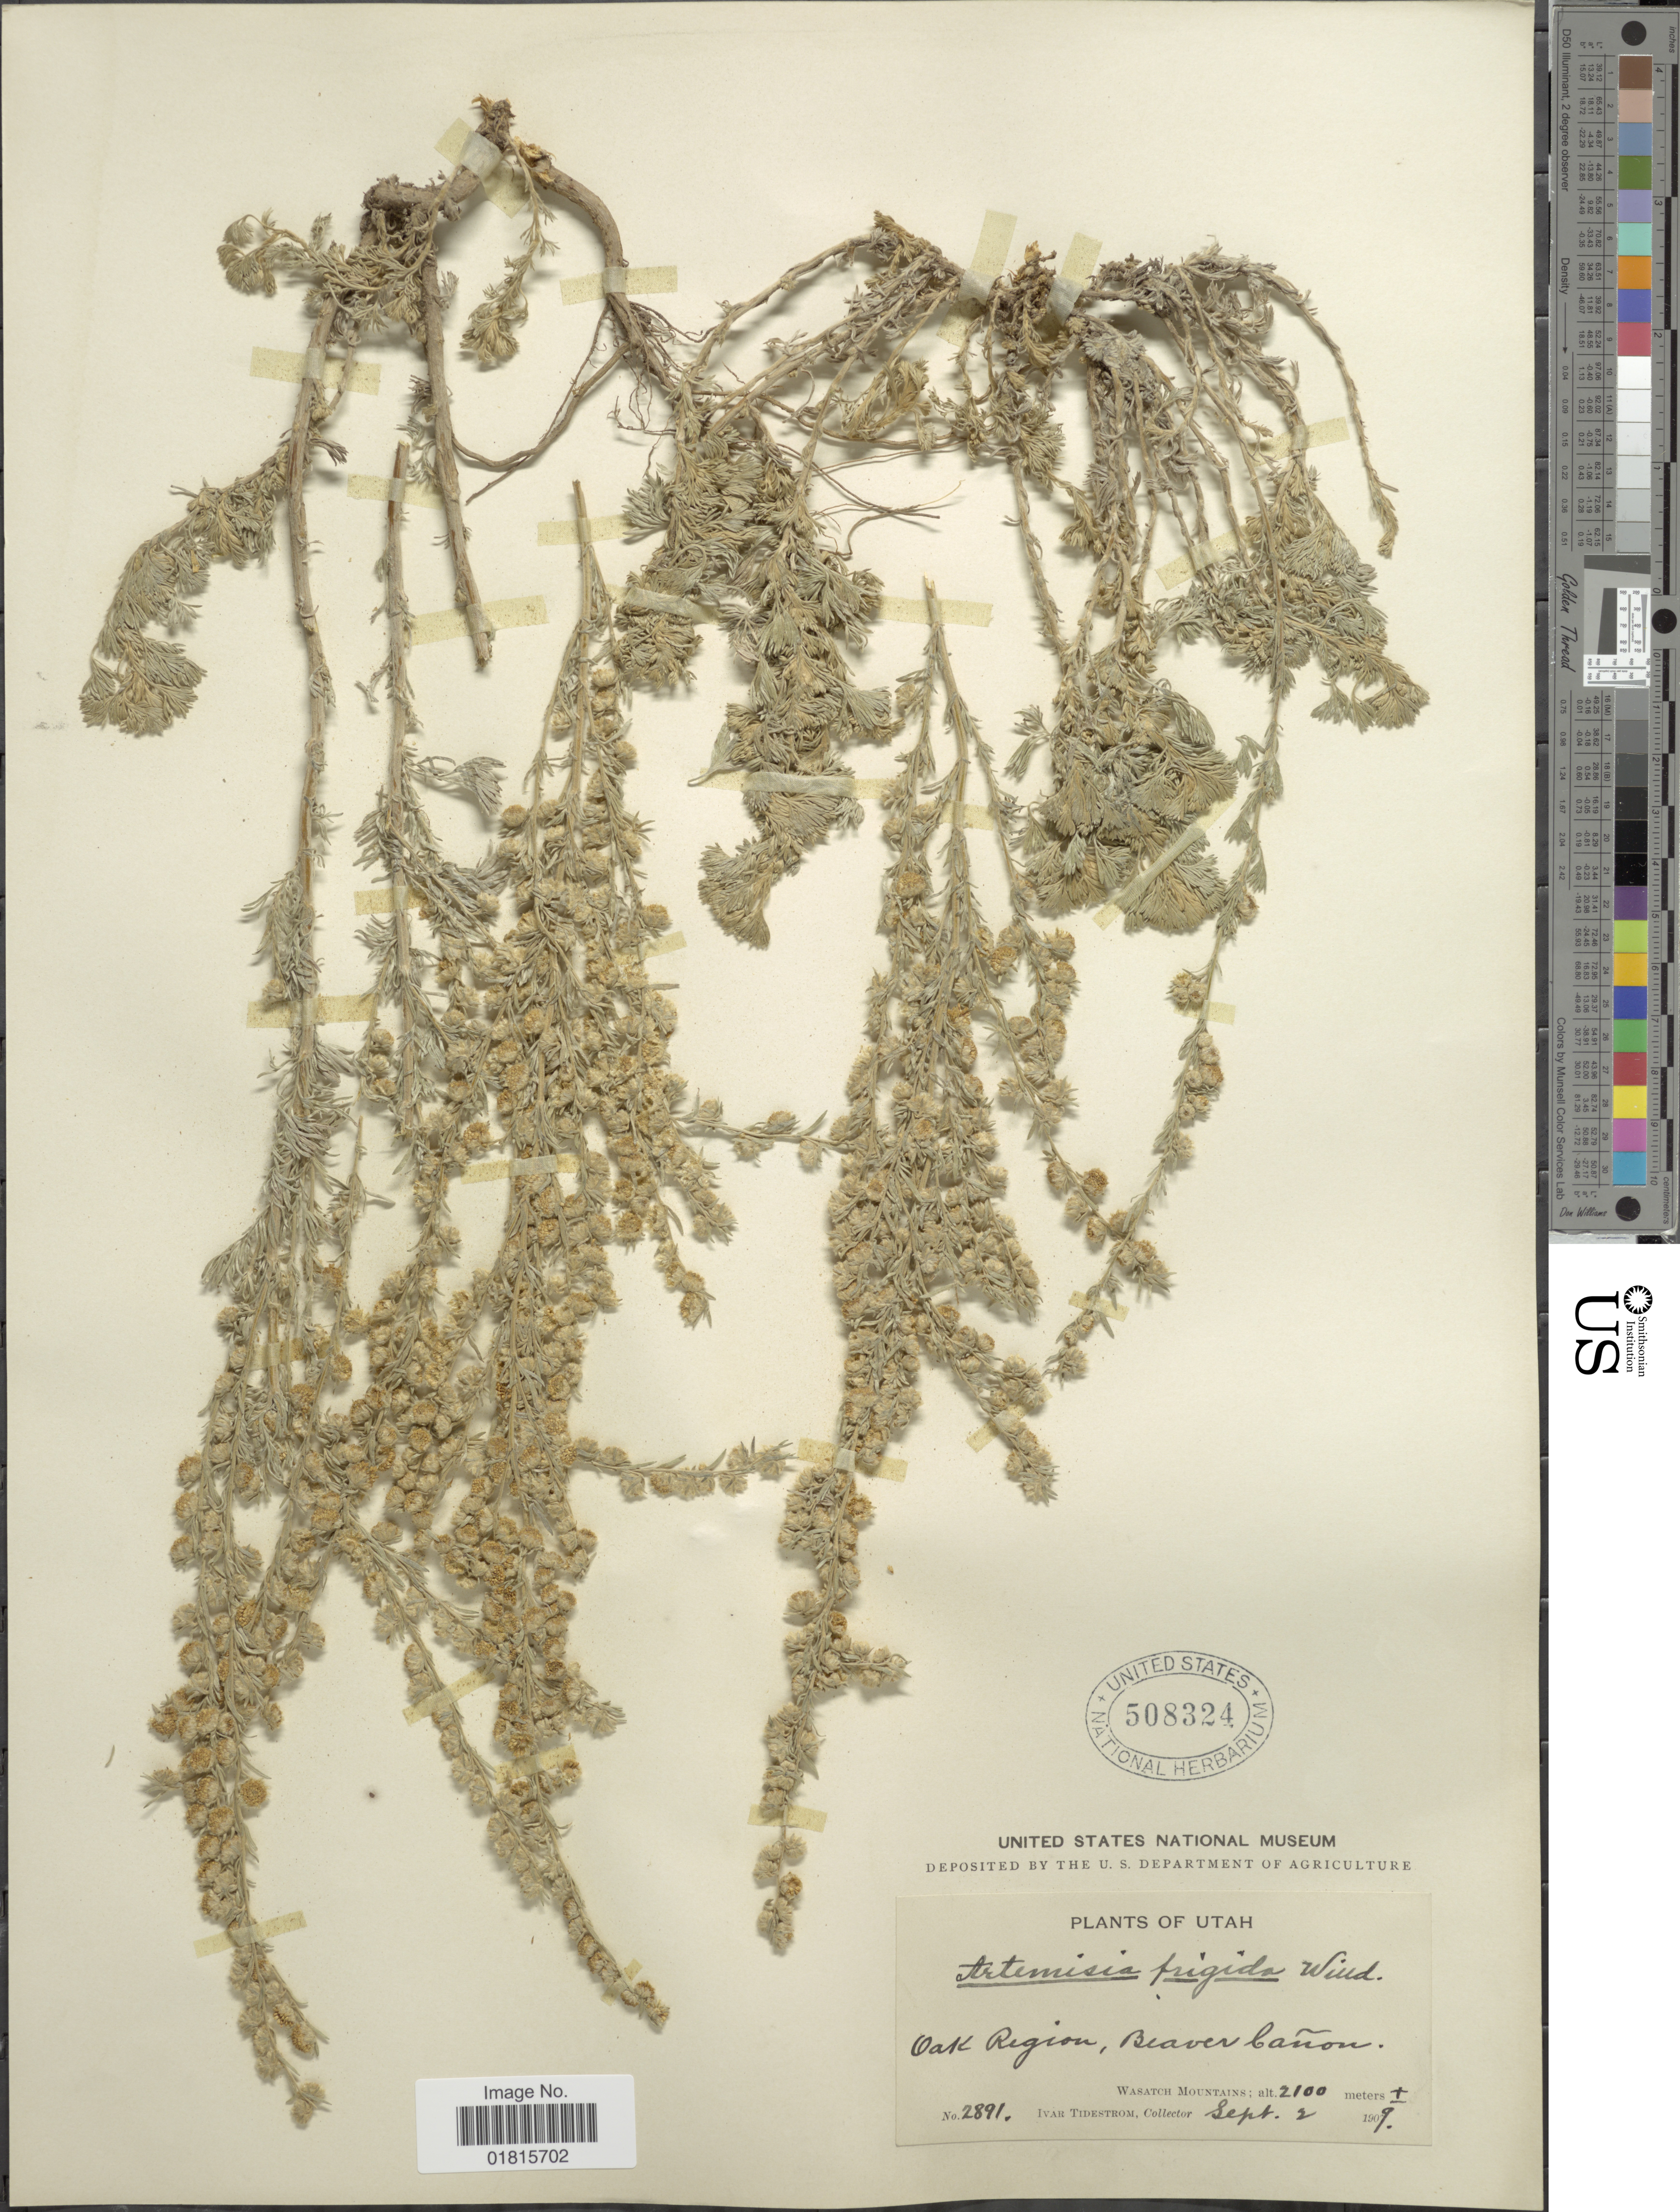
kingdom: Plantae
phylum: Tracheophyta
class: Magnoliopsida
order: Asterales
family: Asteraceae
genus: Artemisia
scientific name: Artemisia frigida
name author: Willd.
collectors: I. F. Tidestrom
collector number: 2891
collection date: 1909-09-02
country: United States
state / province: Utah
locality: Oak Region, Beaver Cañon, Wasatch Mountains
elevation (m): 2100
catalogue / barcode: US 508324